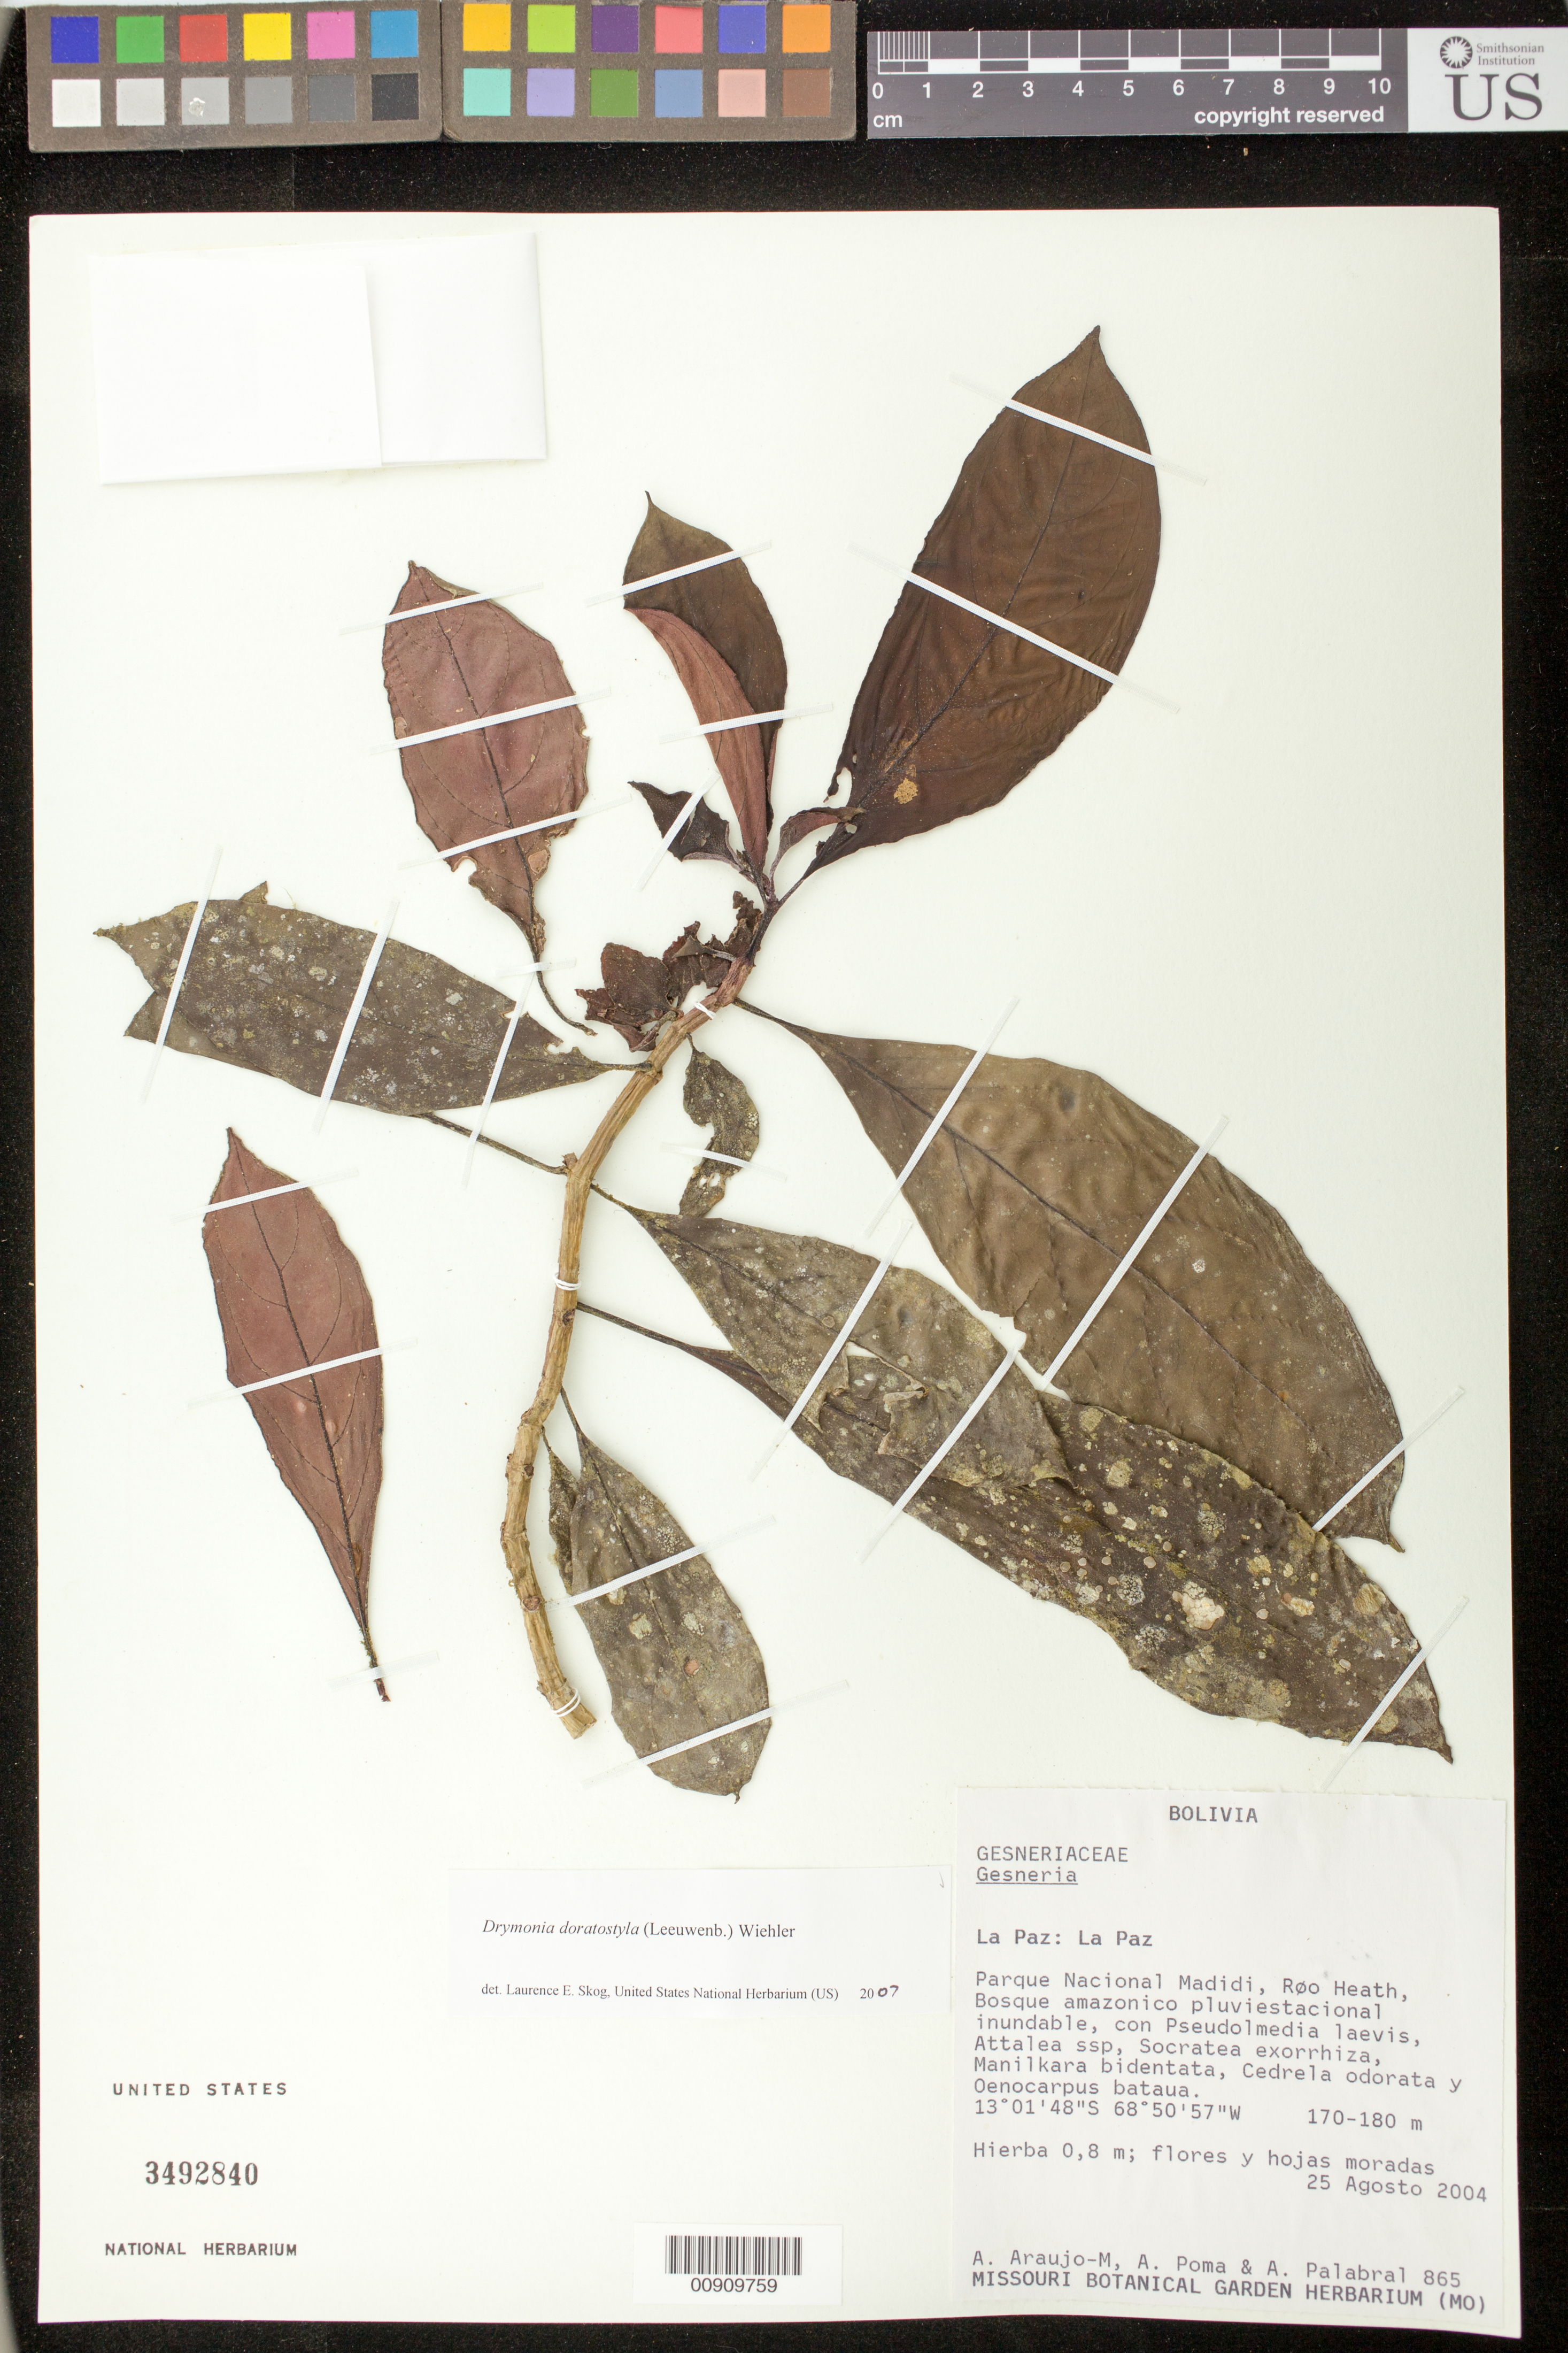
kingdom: Plantae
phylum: Tracheophyta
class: Magnoliopsida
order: Lamiales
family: Gesneriaceae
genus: Drymonia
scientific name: Drymonia doratostyla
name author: (Leeuwenb.) Wiehler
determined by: Skog, Laurence E.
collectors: A. Araujo-M., A. Poma & A. Palabral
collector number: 865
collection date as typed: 25 Aug 2004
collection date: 2004-08-25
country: Bolivia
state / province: La Paz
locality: La Paz: La Paz. Parque Nacional Madidi, Roo Heath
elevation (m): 170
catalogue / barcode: US 3492840